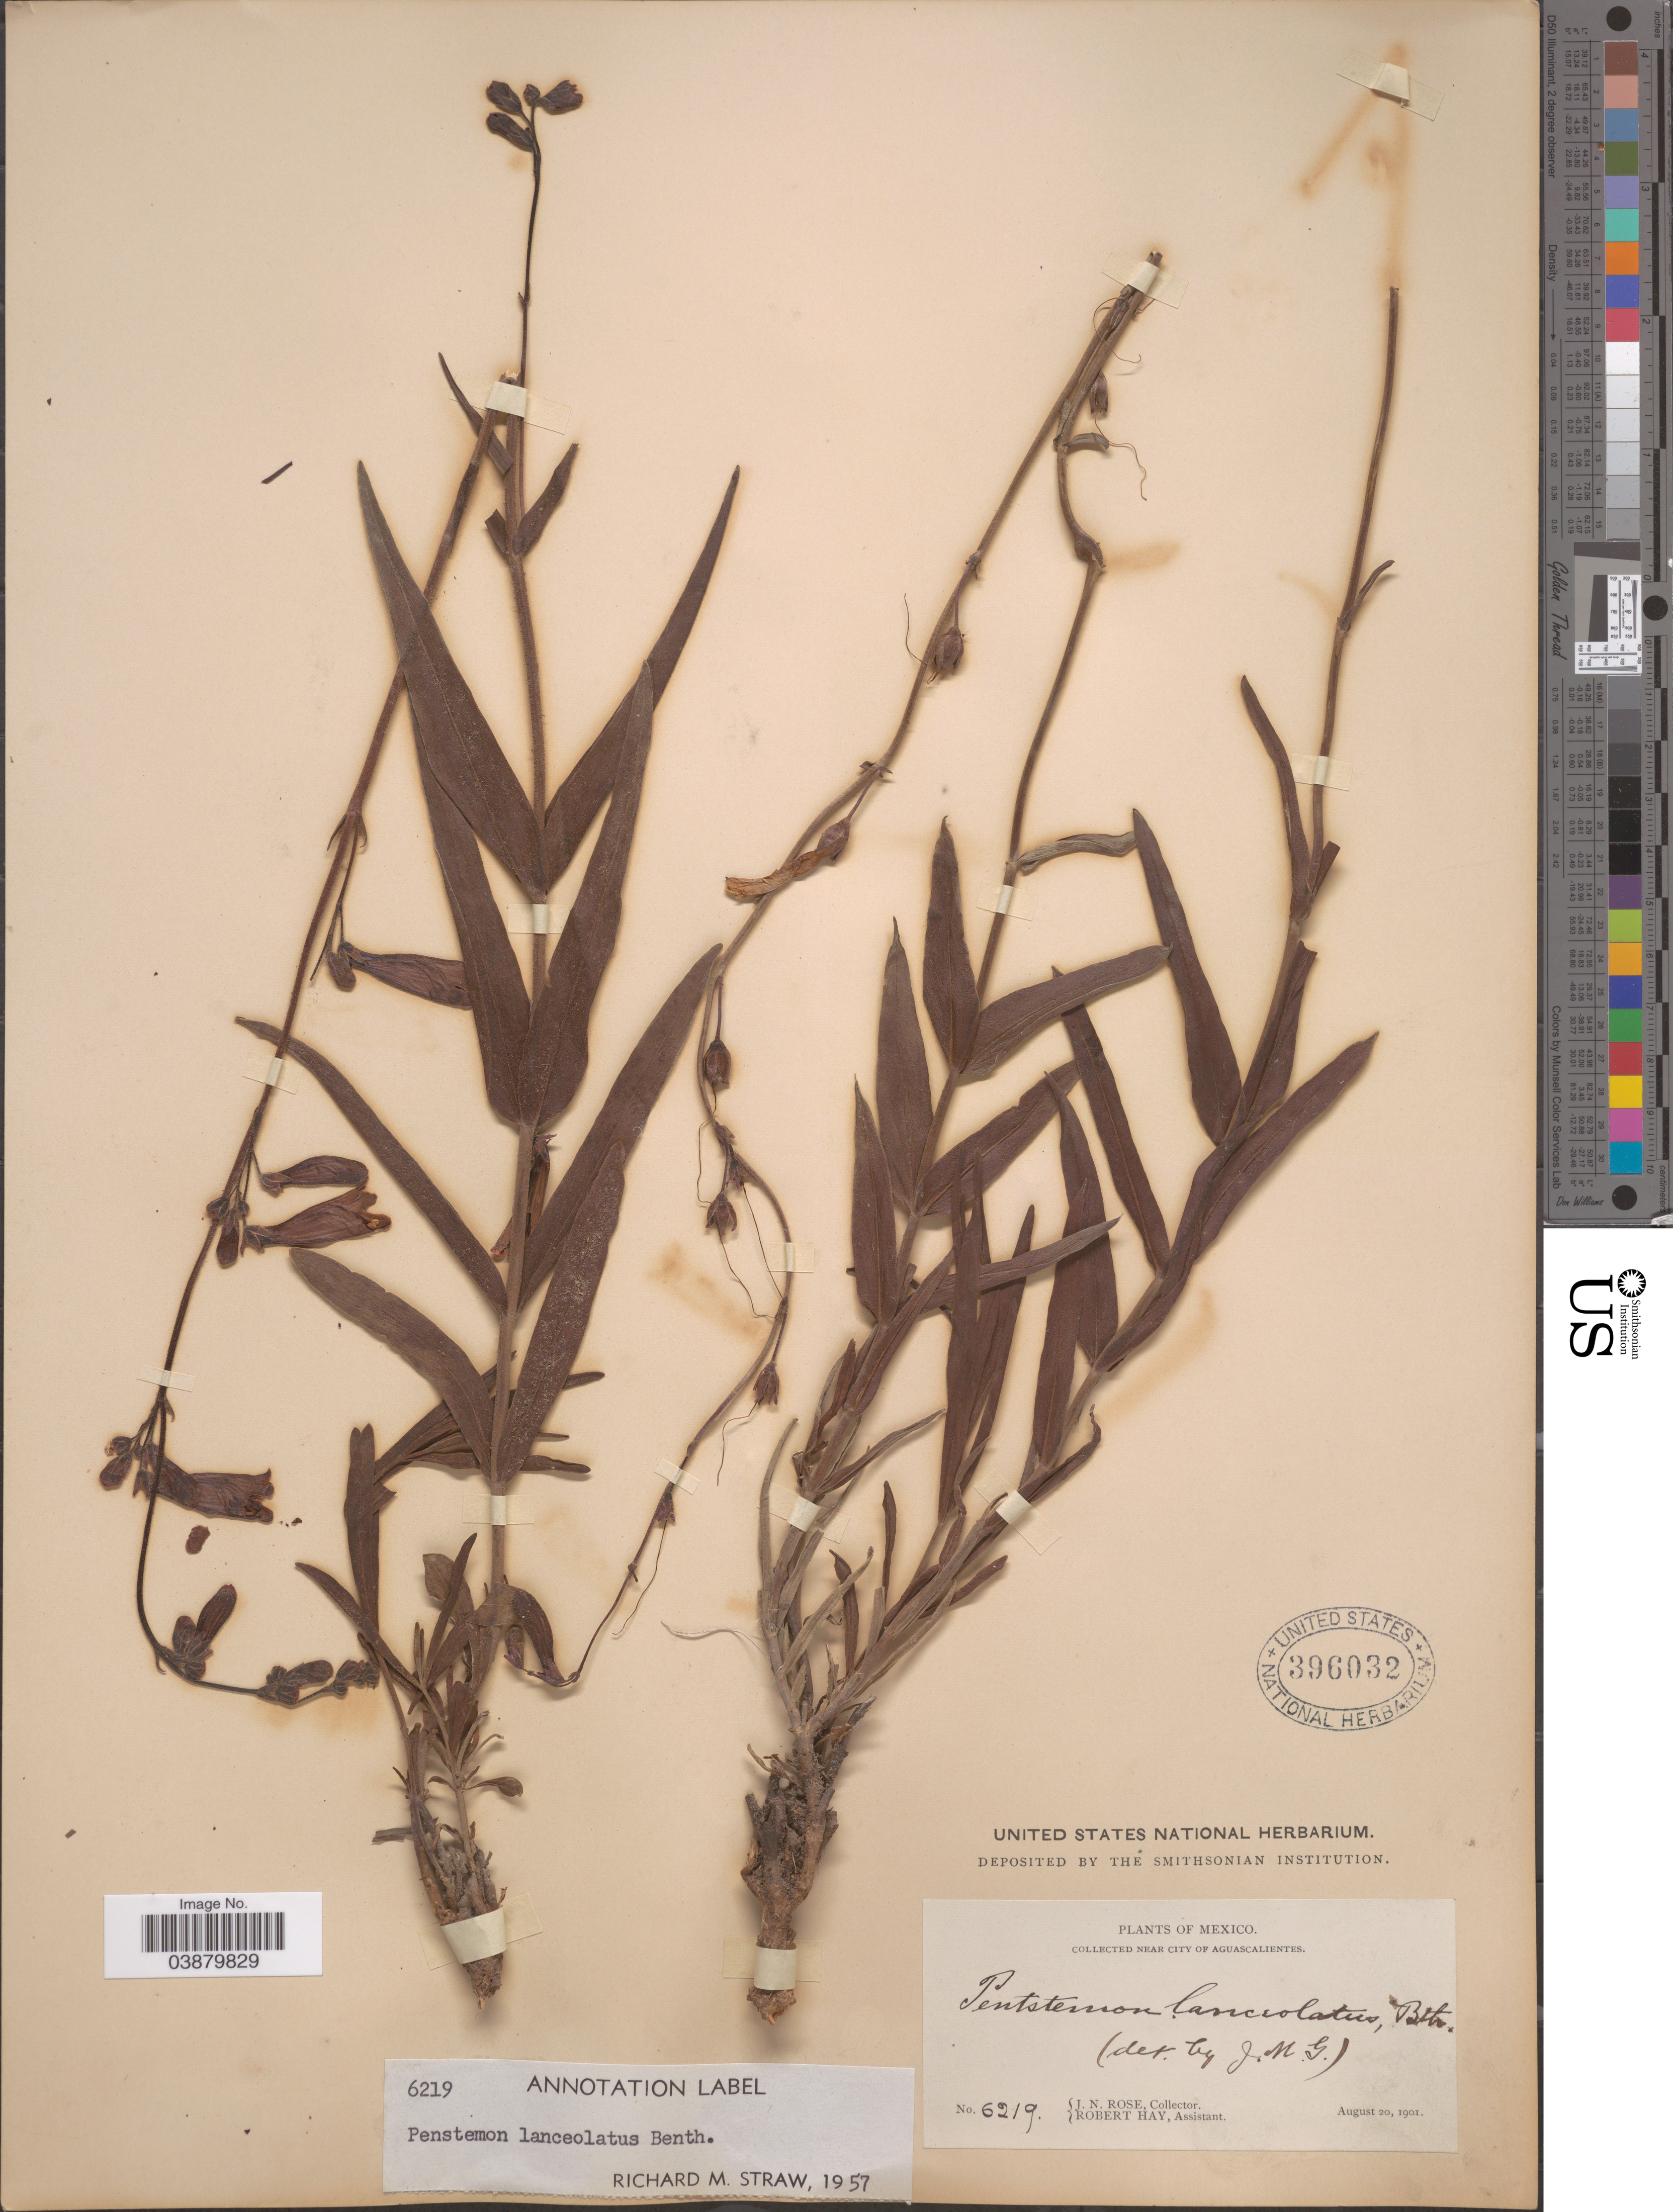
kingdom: Plantae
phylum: Tracheophyta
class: Magnoliopsida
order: Lamiales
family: Plantaginaceae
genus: Penstemon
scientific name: Penstemon lanceolatus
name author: Benth.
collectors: J. N. Rose & R. Hay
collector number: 6219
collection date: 1901-08-20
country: Mexico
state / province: Aguascalientes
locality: Near city of Aguascalientes.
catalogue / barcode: US 396032